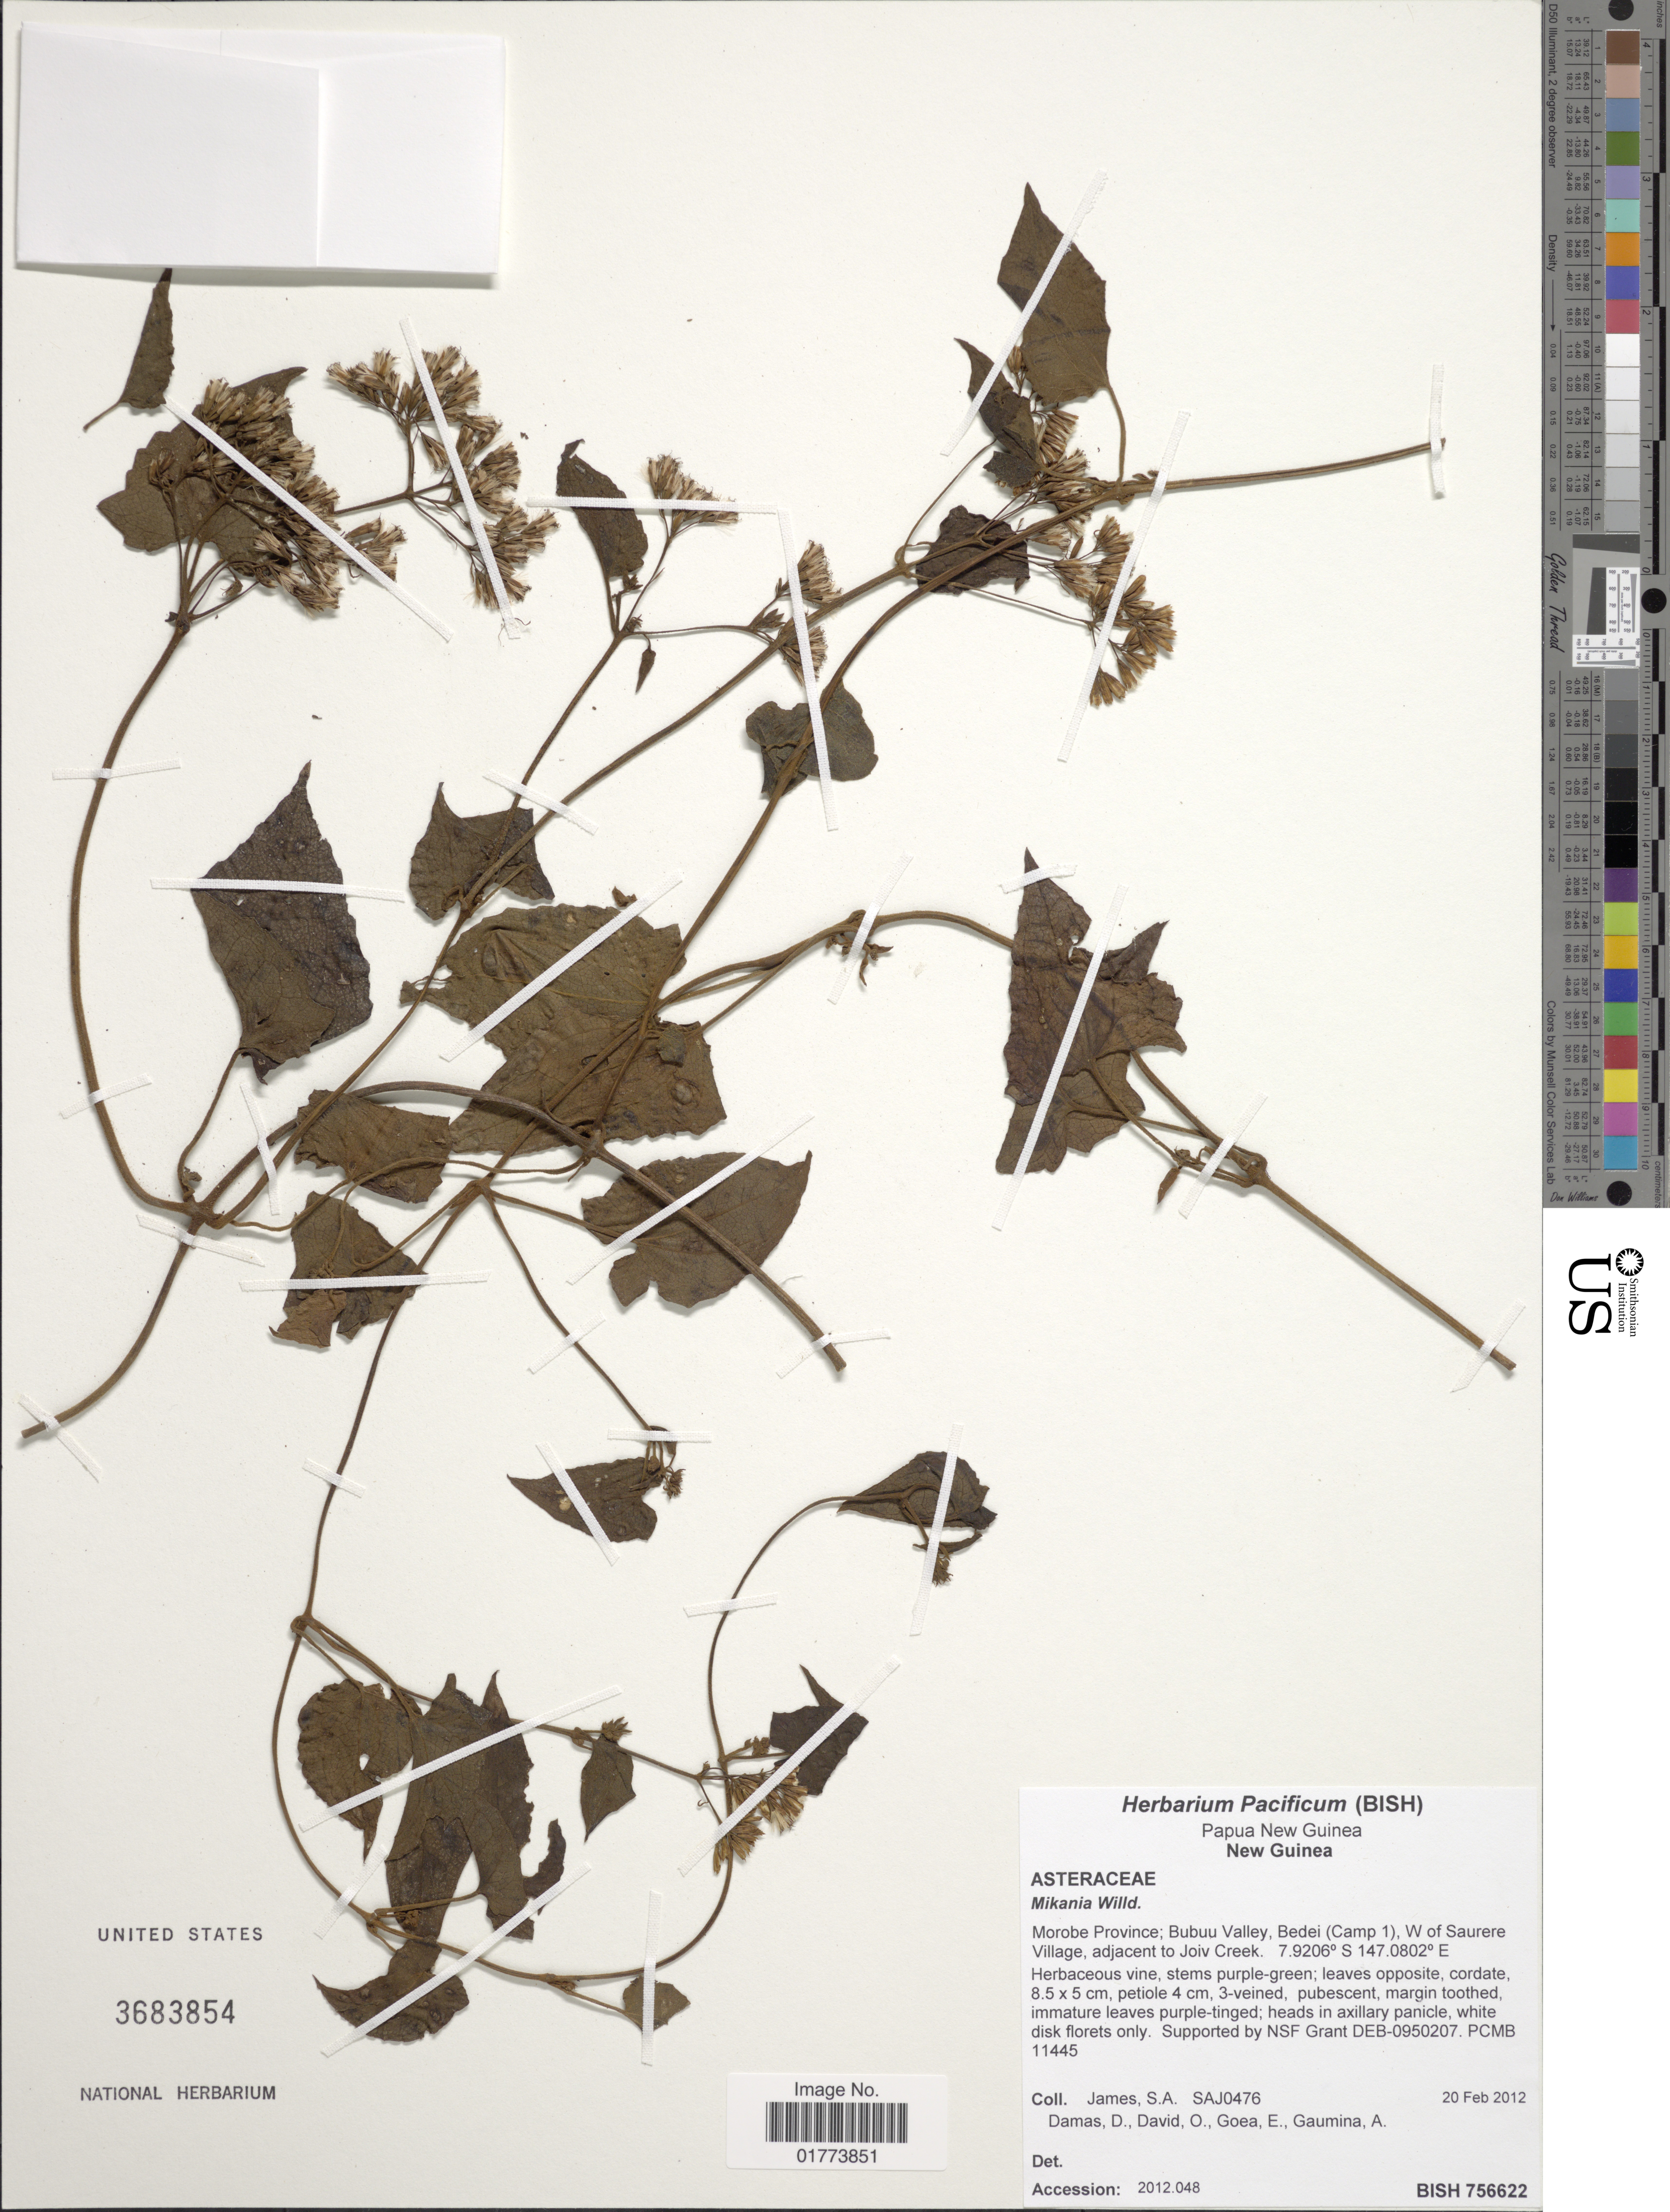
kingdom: Plantae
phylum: Tracheophyta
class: Magnoliopsida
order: Asterales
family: Asteraceae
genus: Mikania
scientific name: Mikania sp.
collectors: S. James, D. Damas, O. David, E. Goea & A. Gaumina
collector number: SAJ476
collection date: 2012-02-20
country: Papua New Guinea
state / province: Morobe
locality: New Guinea, Bubuu Valley, Bedei (Camp 1), W of Saurere Village, adjacent to Joiv Creek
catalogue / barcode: US 3683854